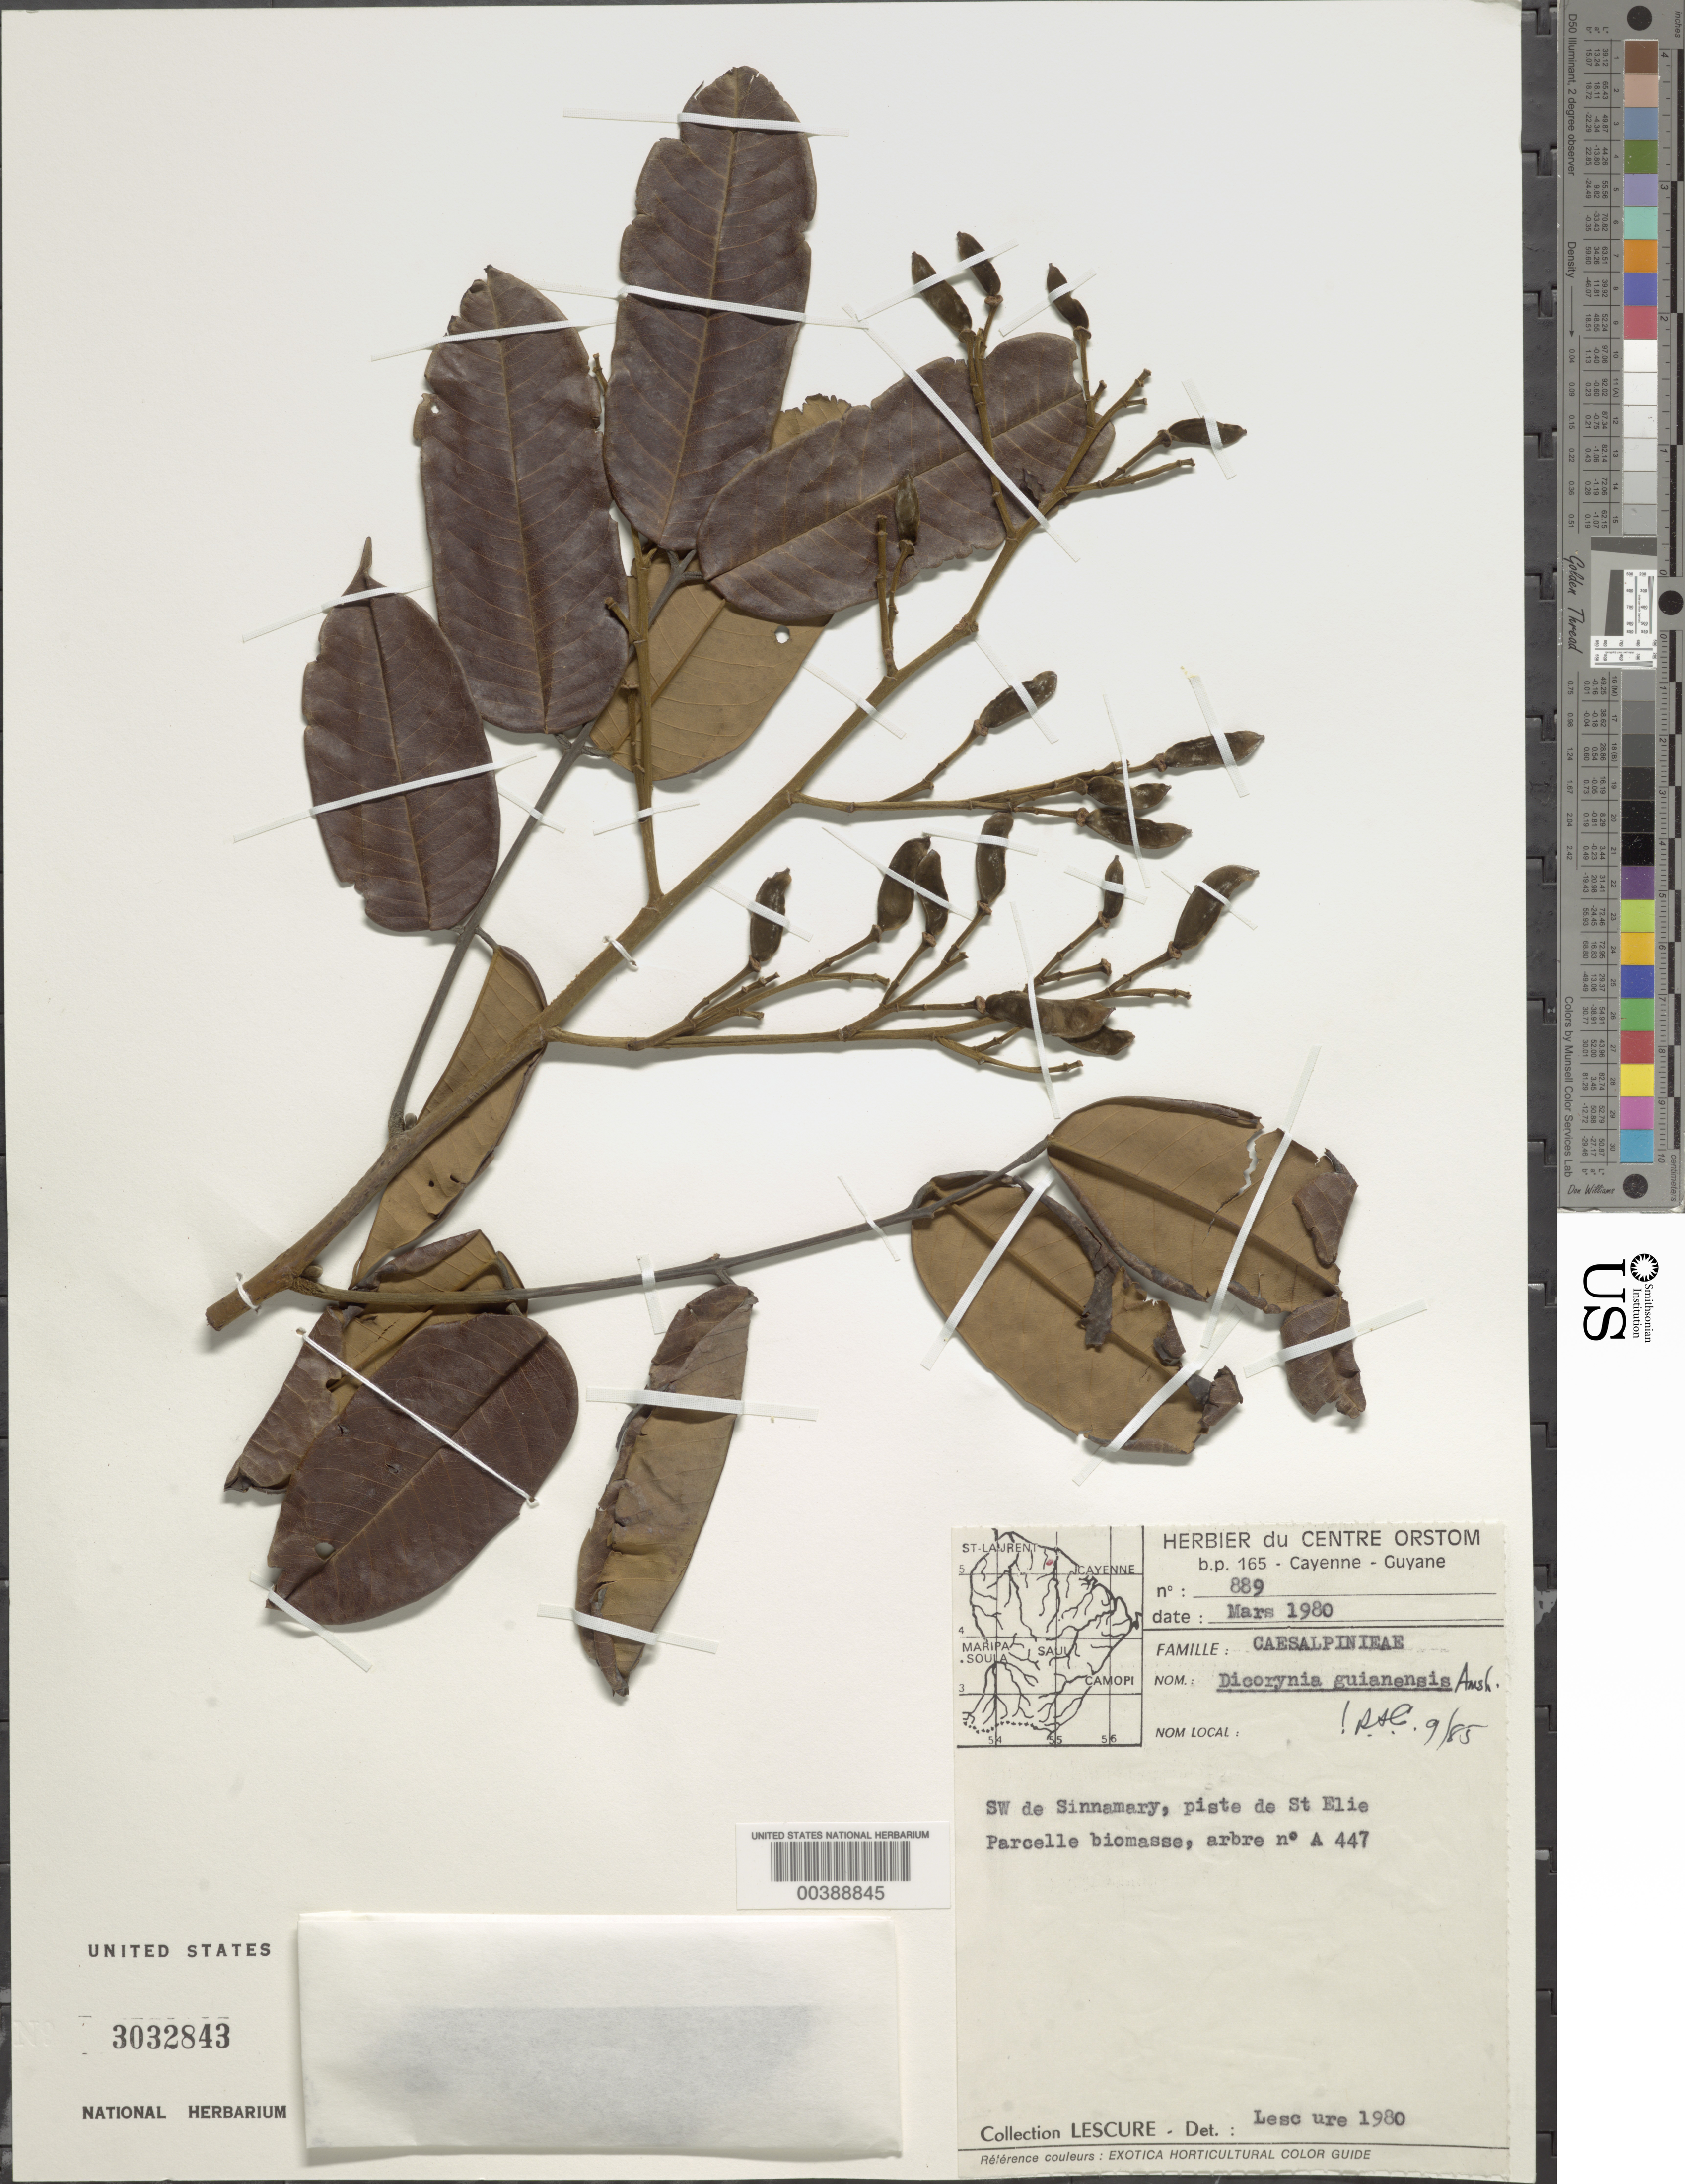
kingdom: Plantae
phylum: Tracheophyta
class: Magnoliopsida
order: Fabales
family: Fabaceae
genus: Dicorynia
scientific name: Dicorynia guianensis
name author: Amshoff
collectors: -. Lescure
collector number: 889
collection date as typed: Mar 1980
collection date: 1980-03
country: French Guiana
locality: Sw de sinnamary, piste de st elie parcelle biomasse, arebe no. a447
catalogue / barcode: US 3032843